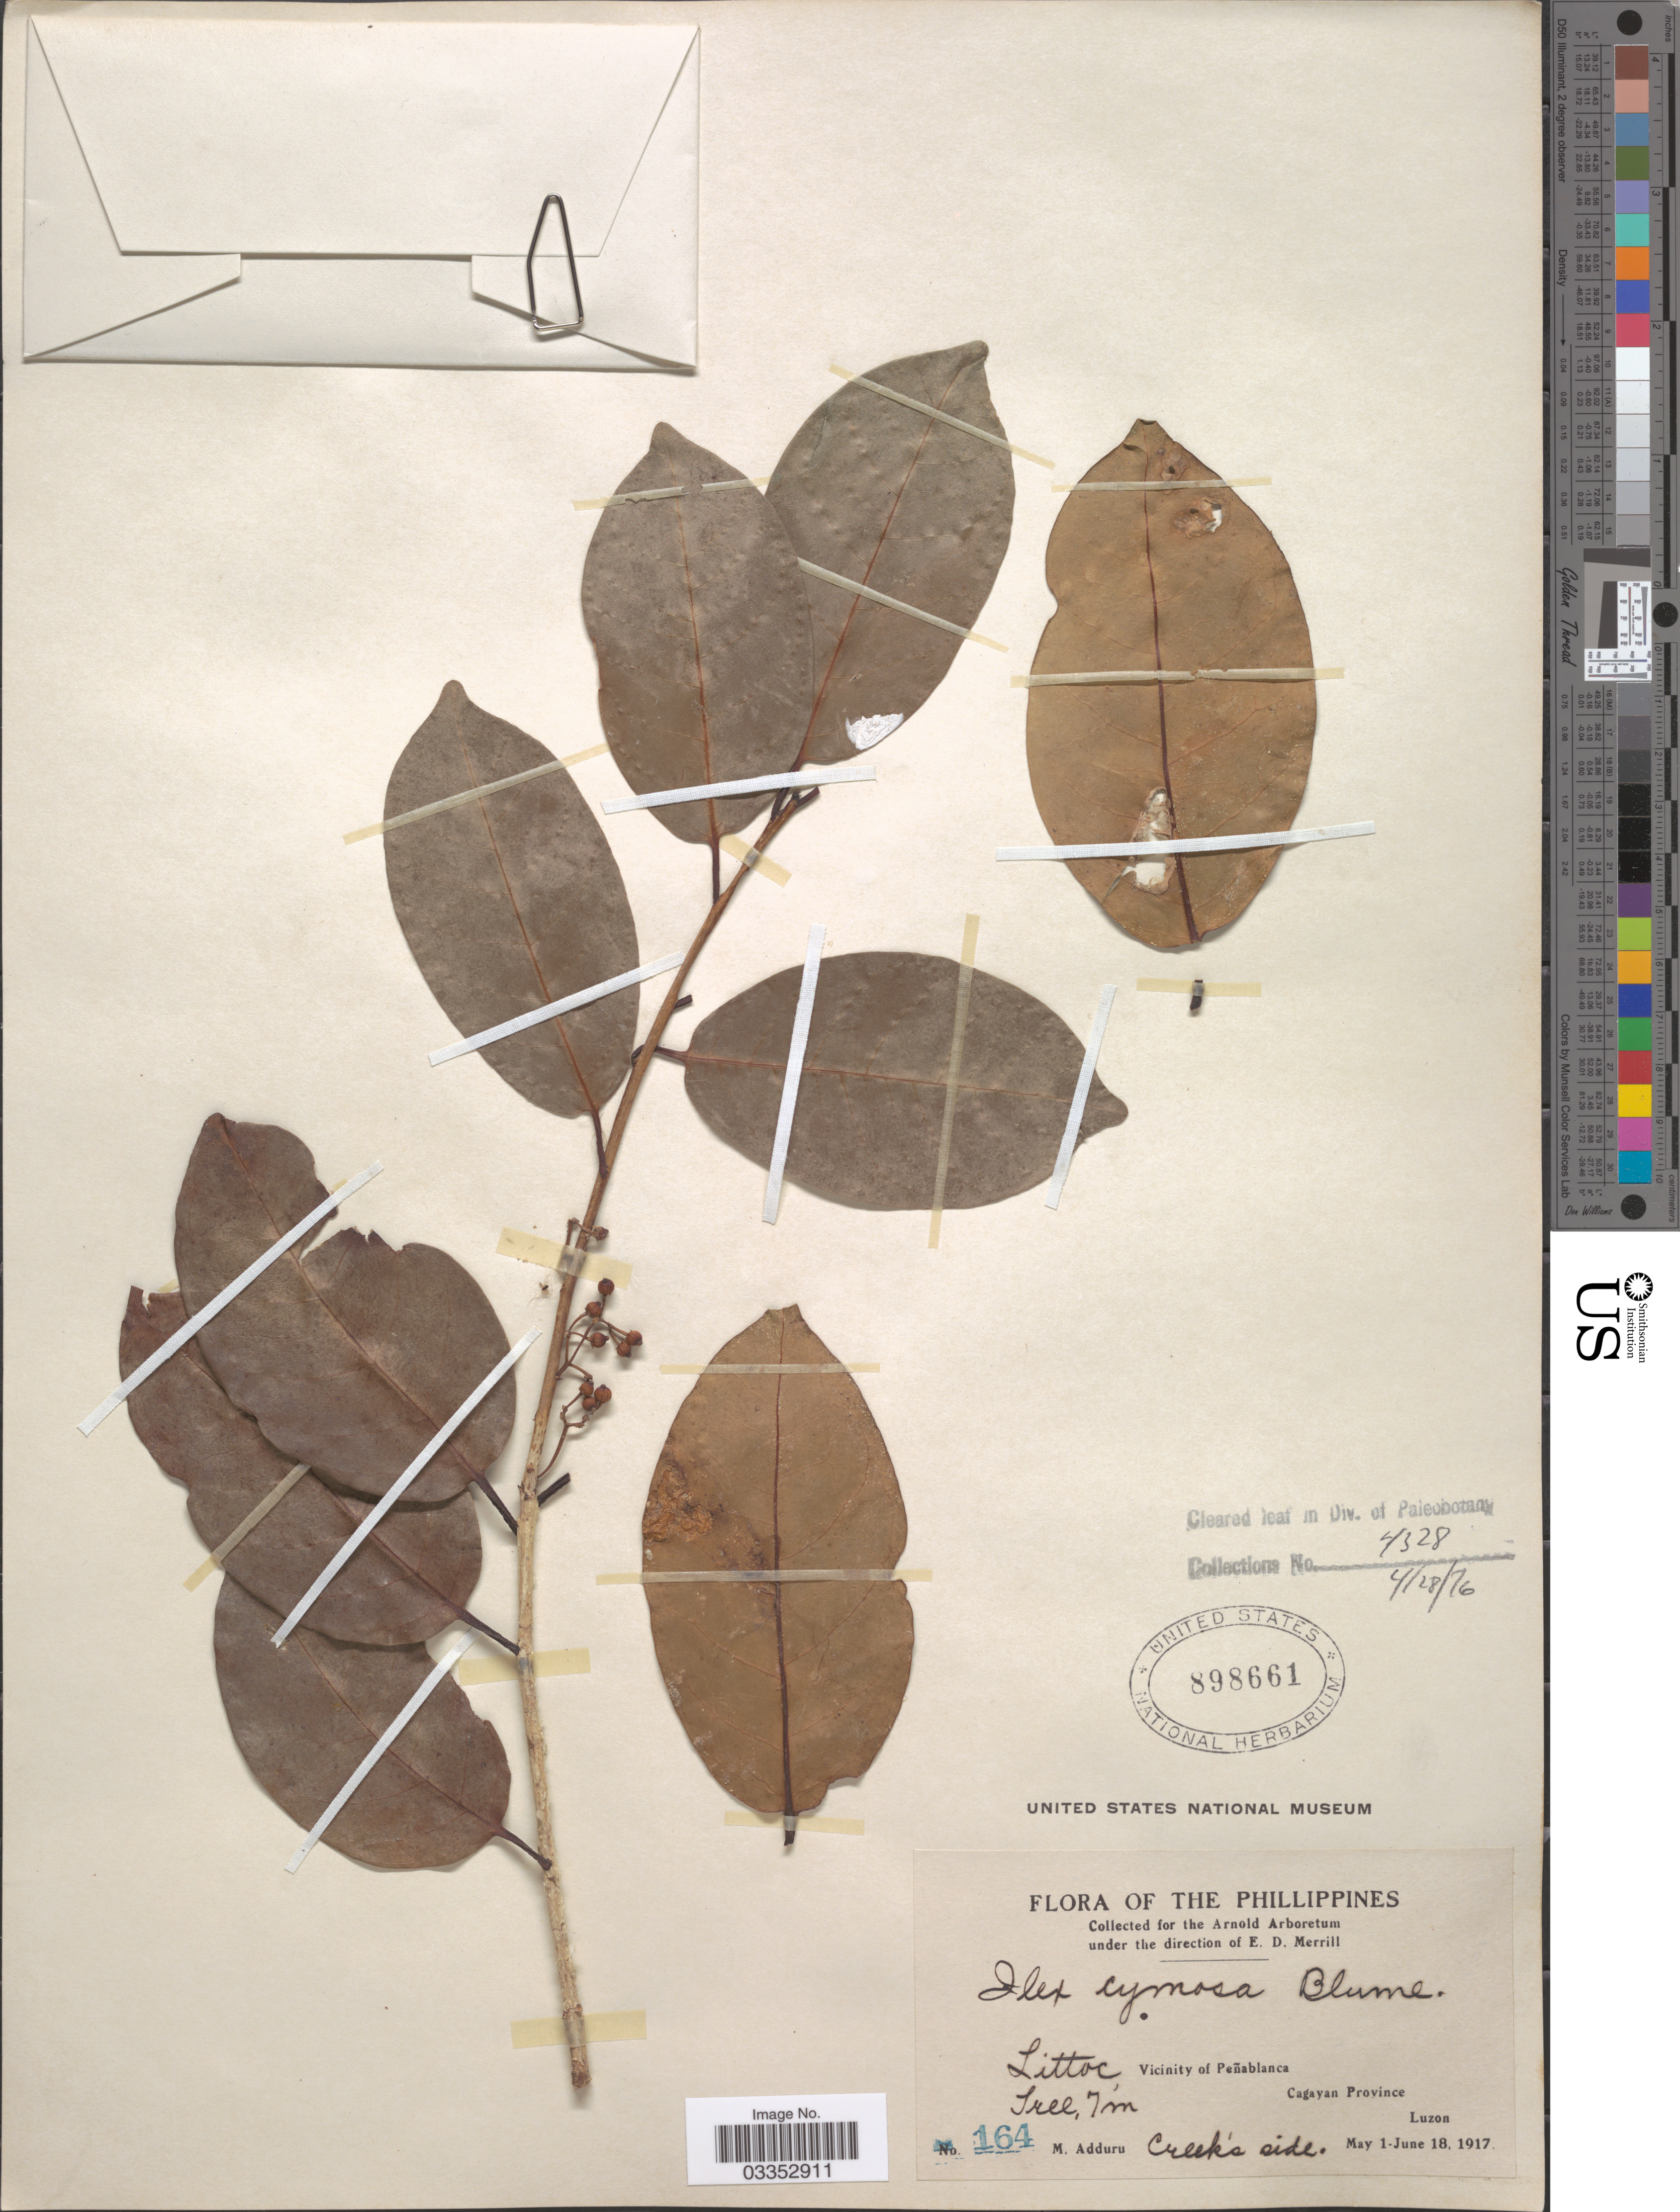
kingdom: Plantae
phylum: Tracheophyta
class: Magnoliopsida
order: Aquifoliales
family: Aquifoliaceae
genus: Ilex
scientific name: Ilex cymosa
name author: Blume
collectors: M. Adduru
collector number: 164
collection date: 1917-05-01/1917-06-18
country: Philippines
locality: Littoc, Vicinity of Peñablanca, Cagayan Province, Luzon.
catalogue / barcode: US 898661